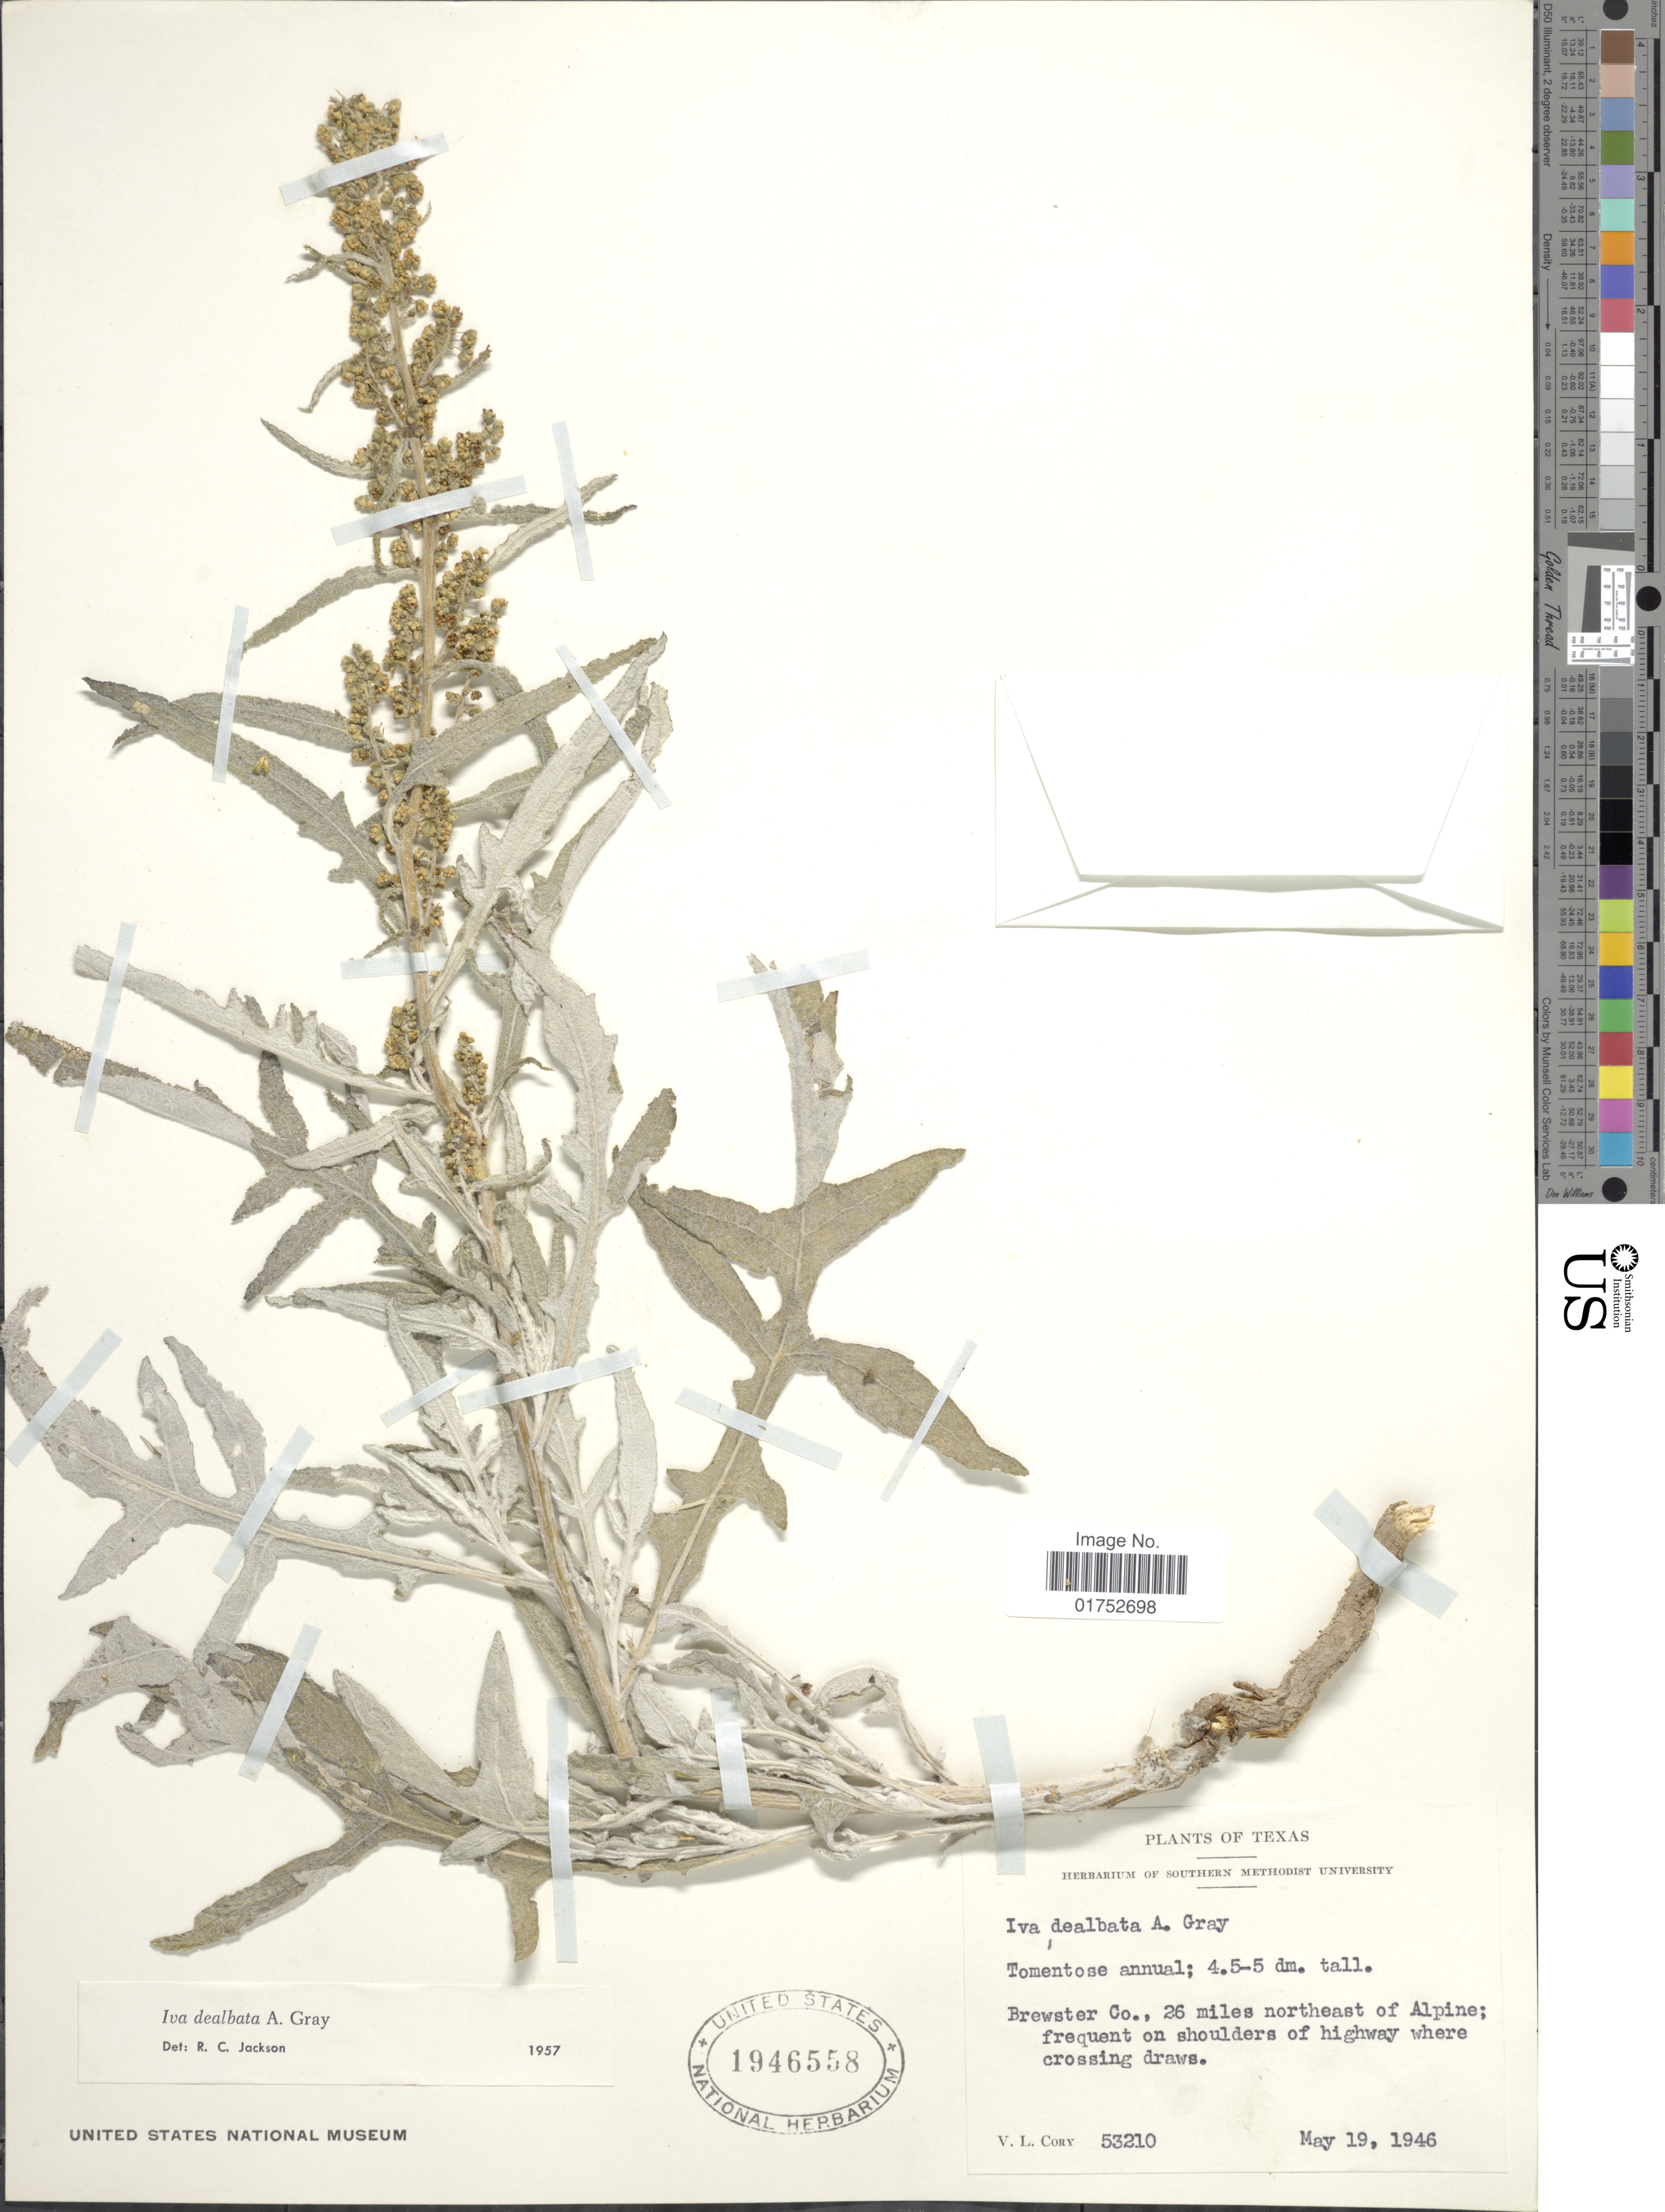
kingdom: Plantae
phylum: Tracheophyta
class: Magnoliopsida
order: Asterales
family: Asteraceae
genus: Iva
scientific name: Iva dealbata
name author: A. Gray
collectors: V. Cory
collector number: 53210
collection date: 1946-05-19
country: United States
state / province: Texas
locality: Brewster Co., 26 miles northeast of Alpine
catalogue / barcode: US 1946558